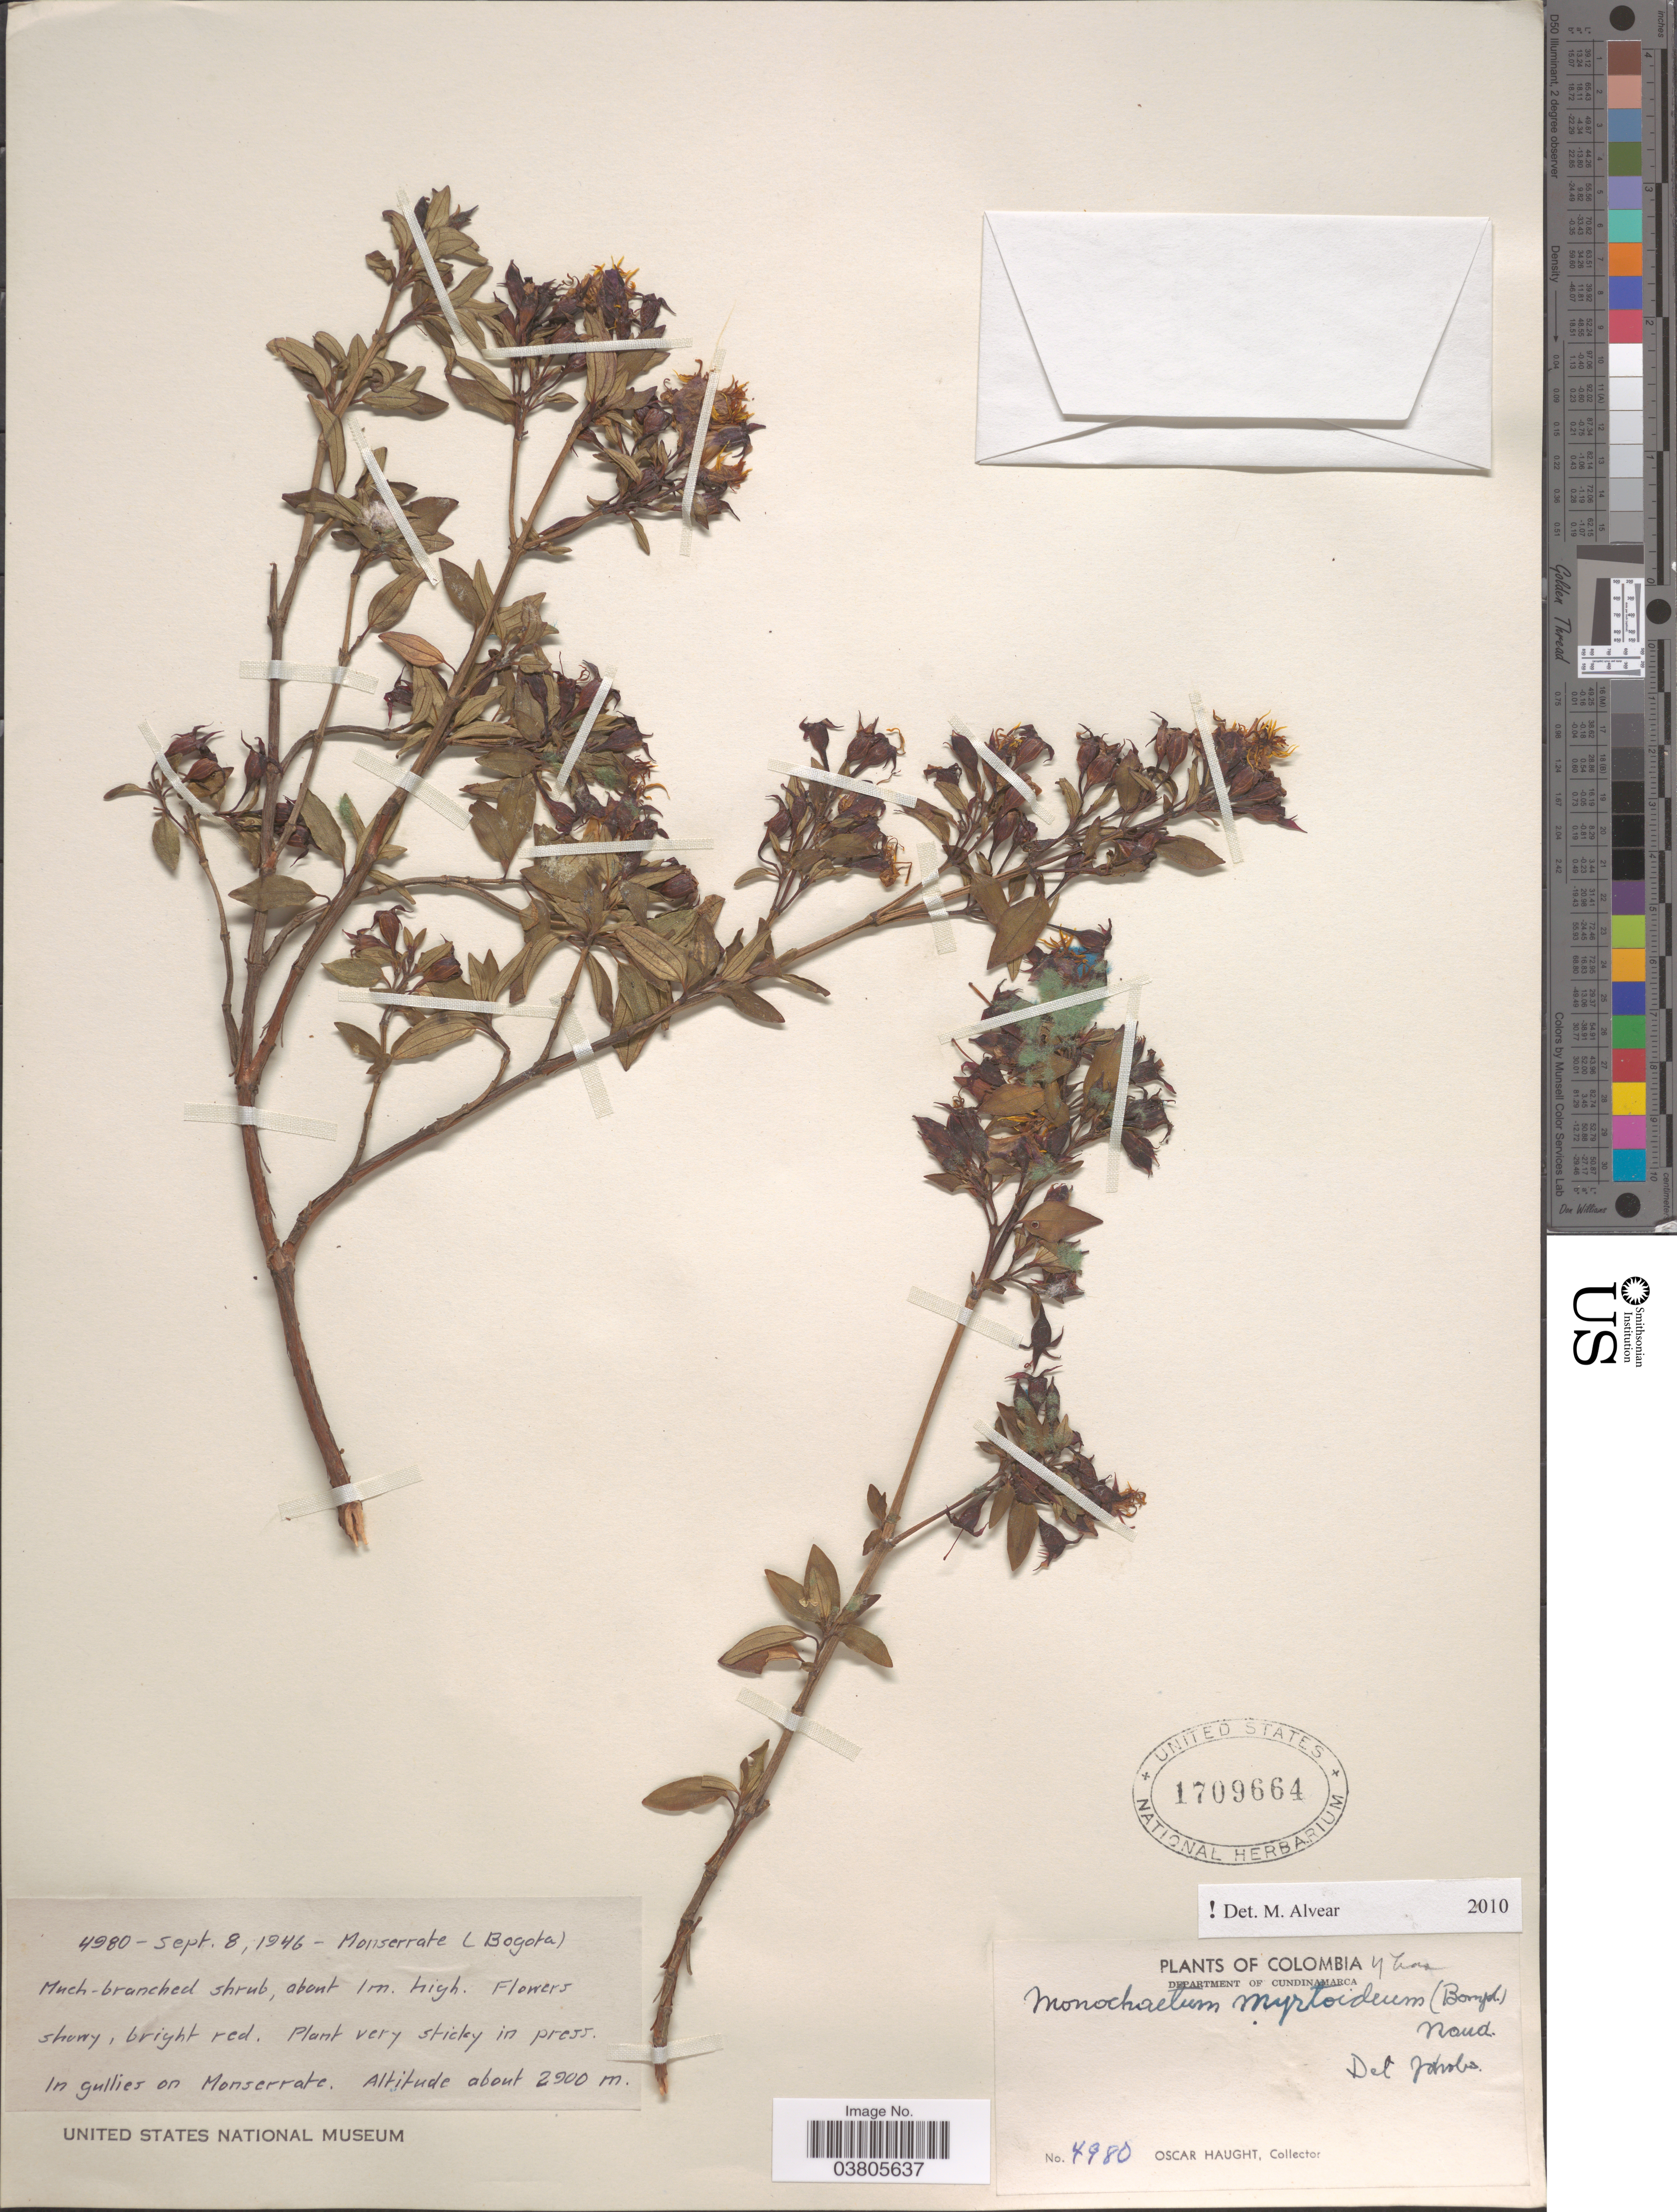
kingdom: Plantae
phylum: Tracheophyta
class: Magnoliopsida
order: Myrtales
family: Melastomataceae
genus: Monochaetum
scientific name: Monochaetum myrtoideum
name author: Naudin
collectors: O. L. Haught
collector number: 4980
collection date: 1946-09-08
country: Colombia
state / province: Cundinamarca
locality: Monserrate. Department of Cundinamarca.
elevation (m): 2900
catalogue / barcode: US 1709664